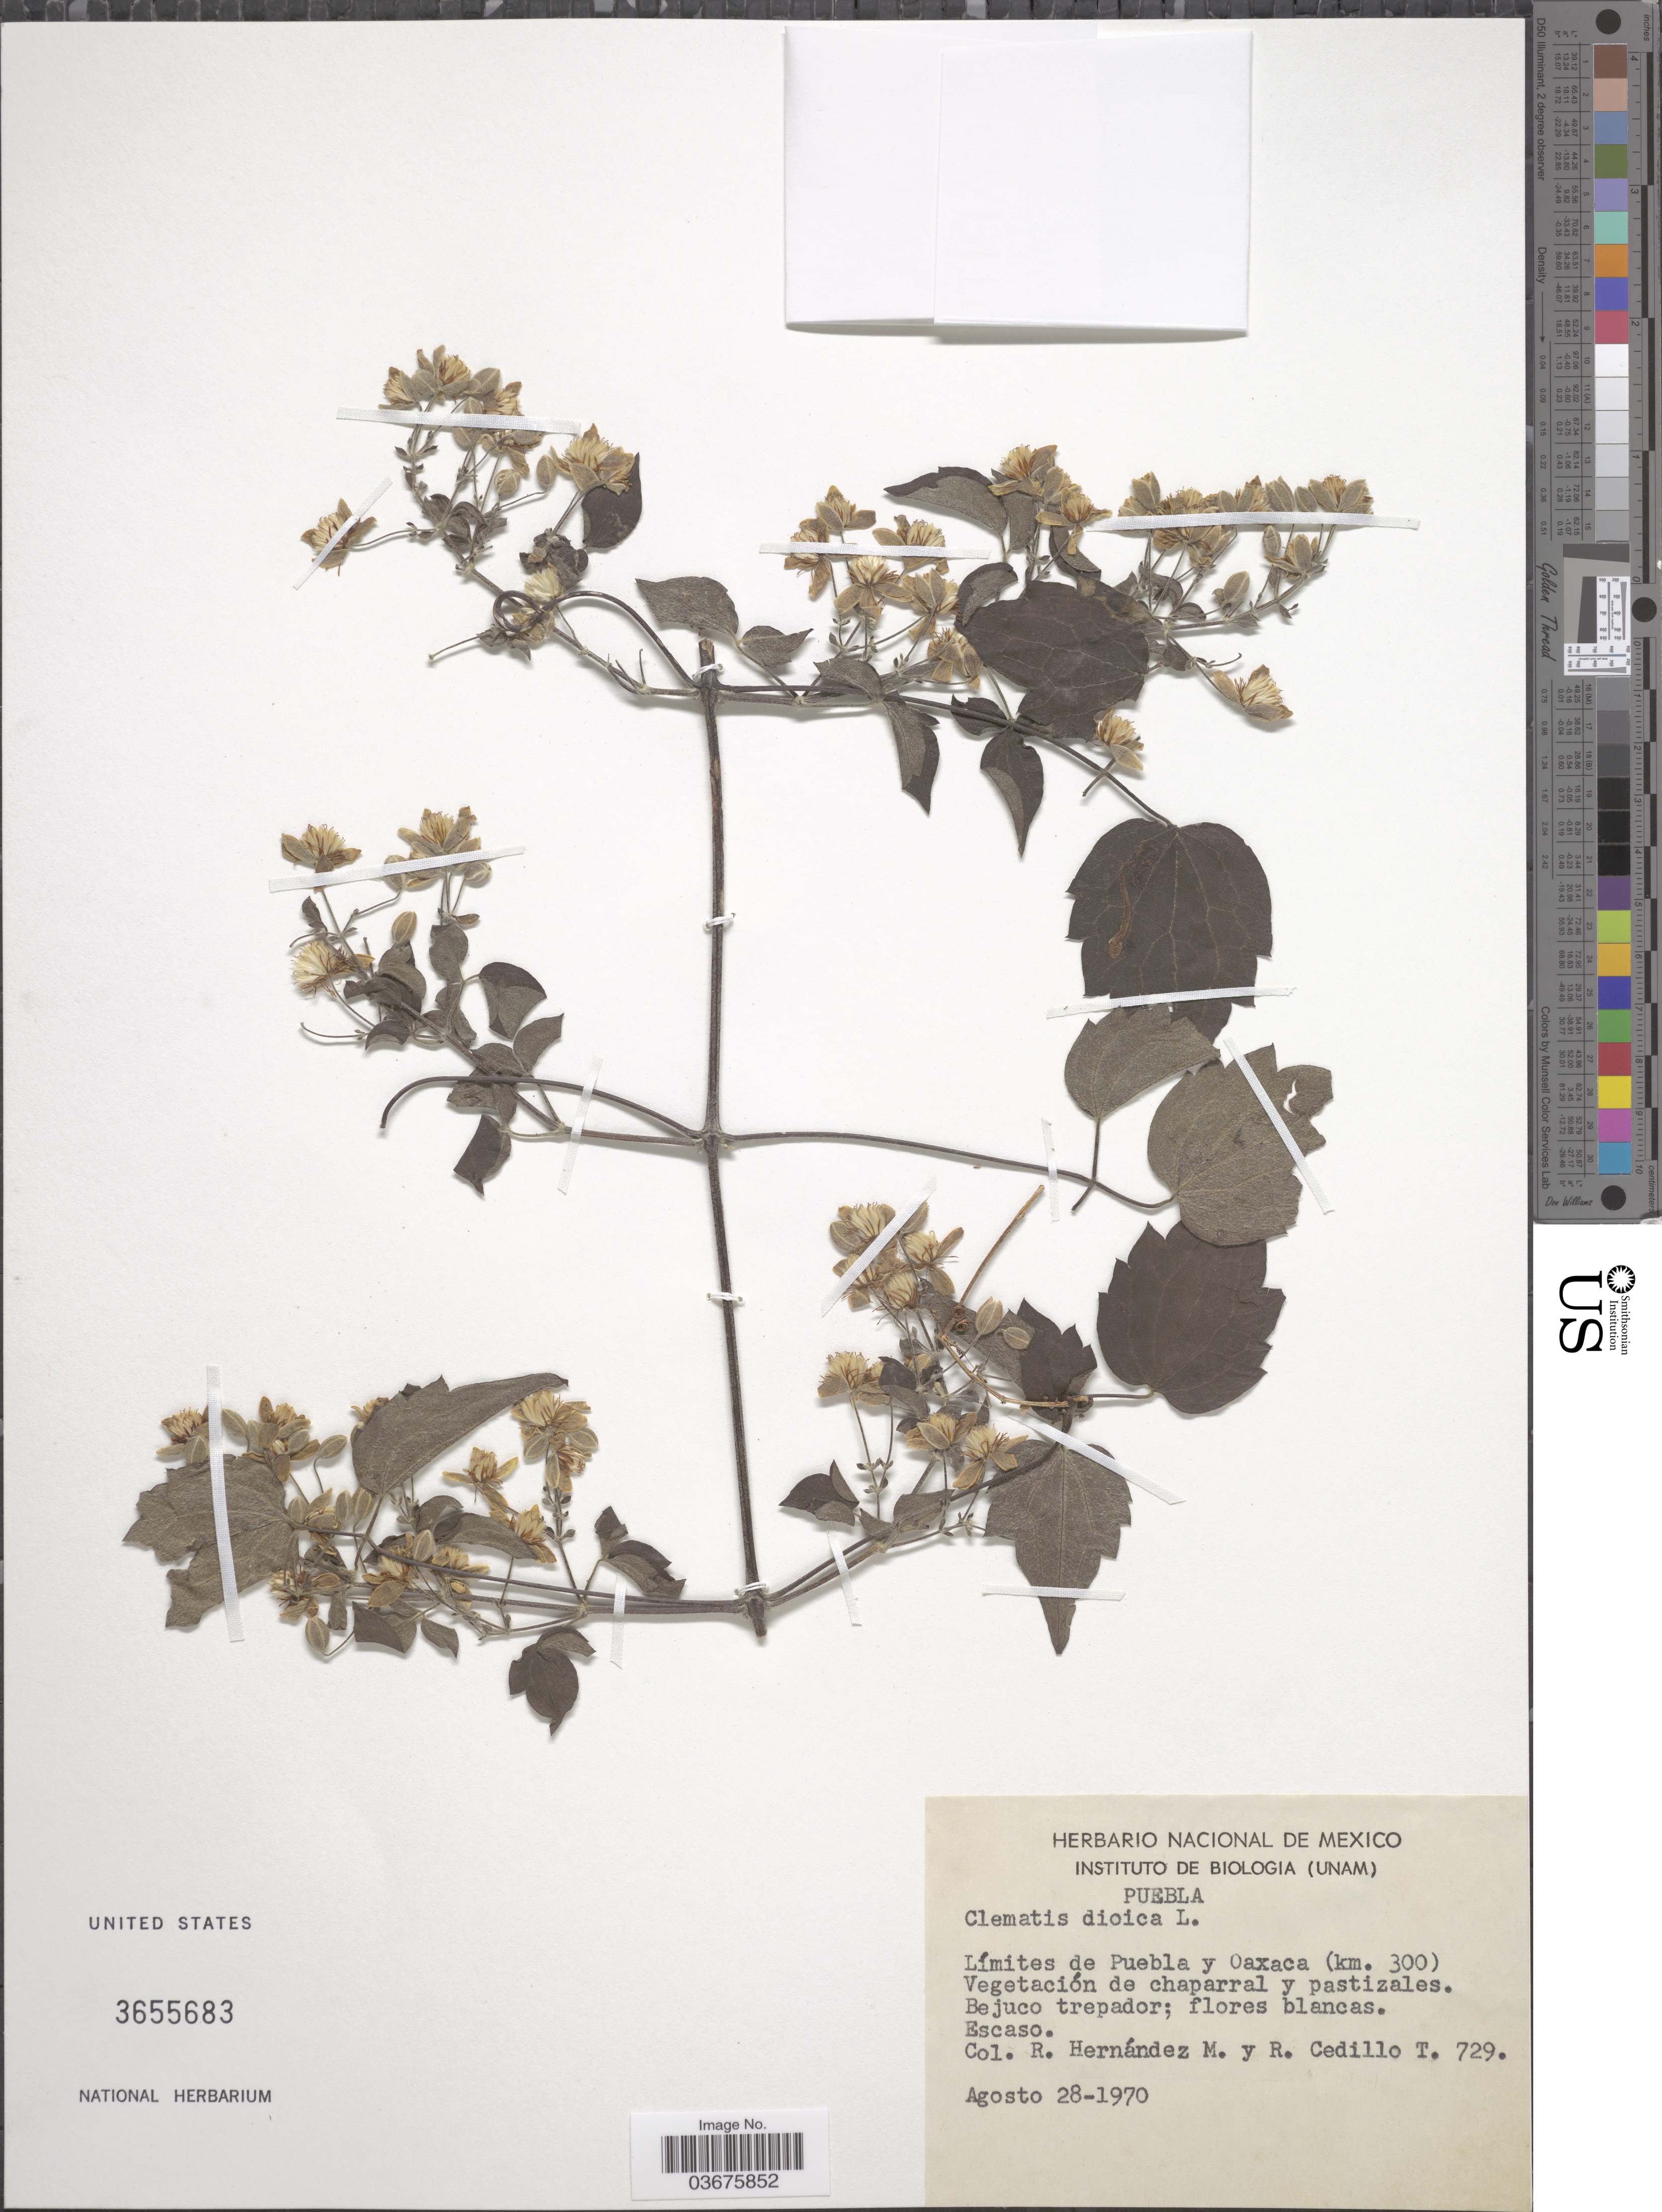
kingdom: Plantae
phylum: Tracheophyta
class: Magnoliopsida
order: Ranunculales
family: Ranunculaceae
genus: Clematis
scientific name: Clematis dioica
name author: L.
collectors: R. Hernández M. & R. CedilloT.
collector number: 729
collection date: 1970-08-28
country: Mexico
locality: Puebla [unsure placement]. Límites de Puebla y Oaxaca (km. 300).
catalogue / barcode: US 3655683